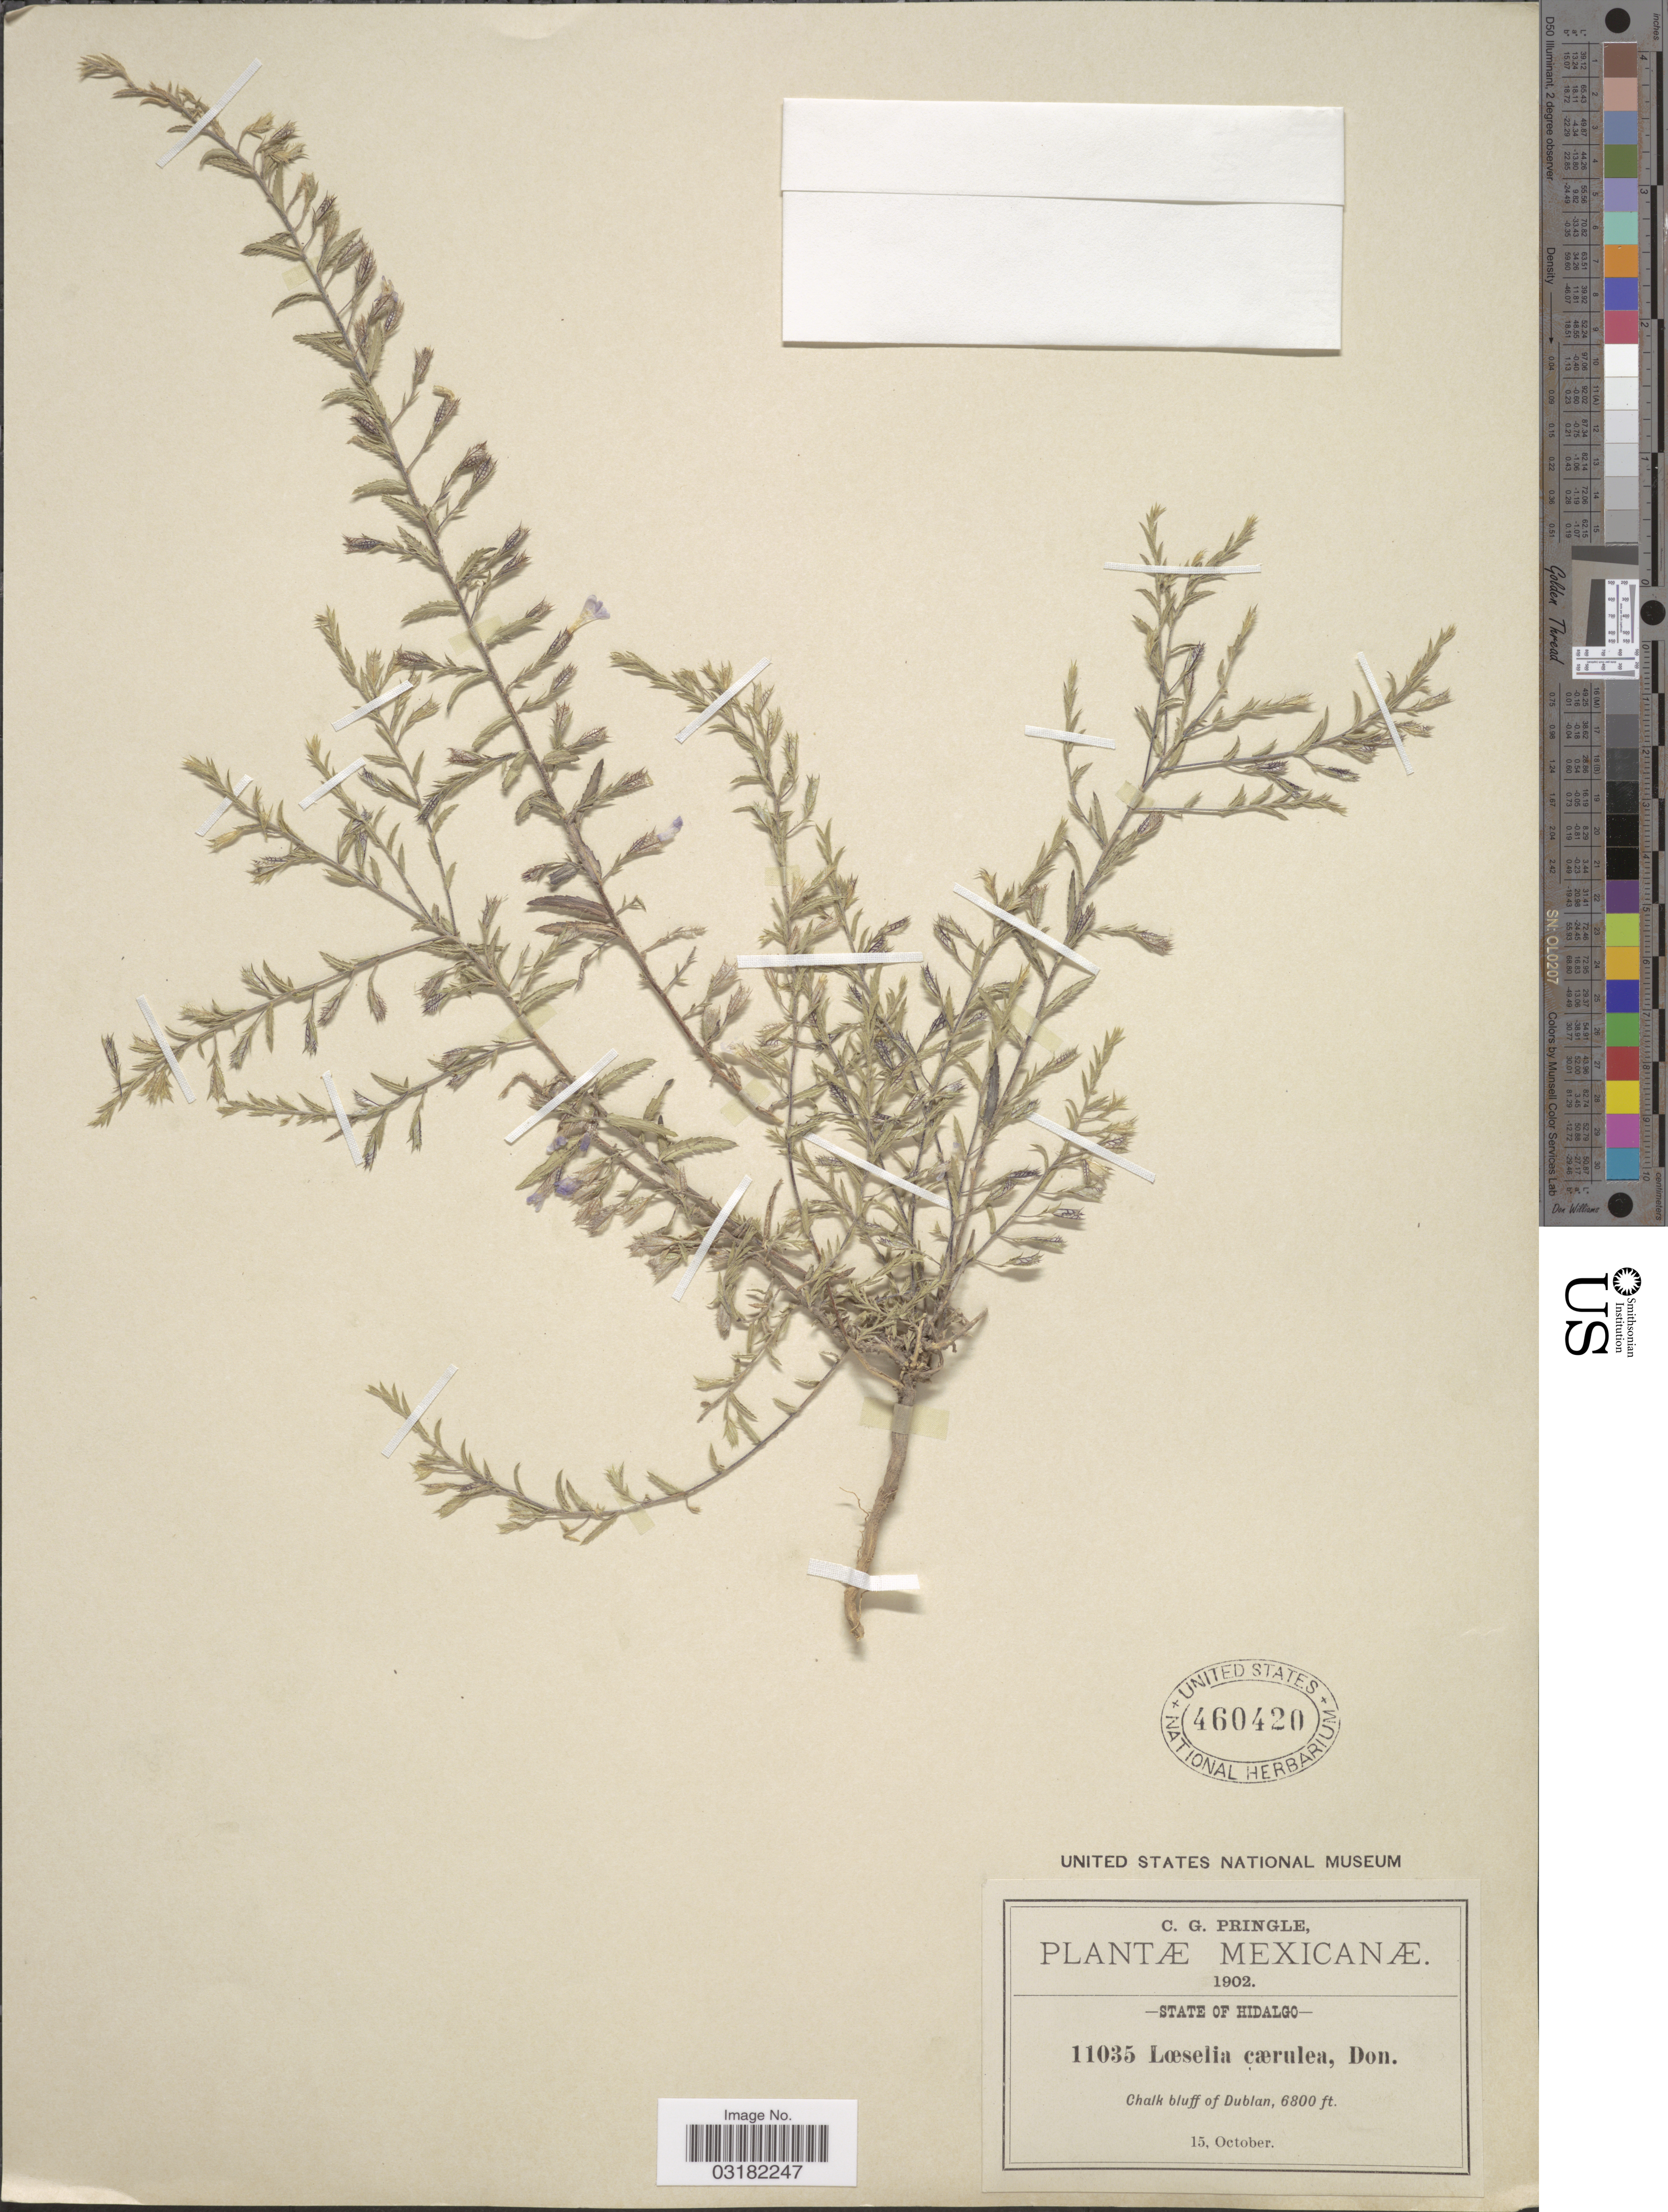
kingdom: Plantae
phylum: Tracheophyta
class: Magnoliopsida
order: Ericales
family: Polemoniaceae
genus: Loeselia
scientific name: Loeselia caerulea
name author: (Cav.) G. Don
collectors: C. G. Pringle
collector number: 11035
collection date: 1902-10-15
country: Mexico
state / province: Hidalgo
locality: Chalk bluff of Dublan.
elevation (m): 2073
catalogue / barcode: US 460420